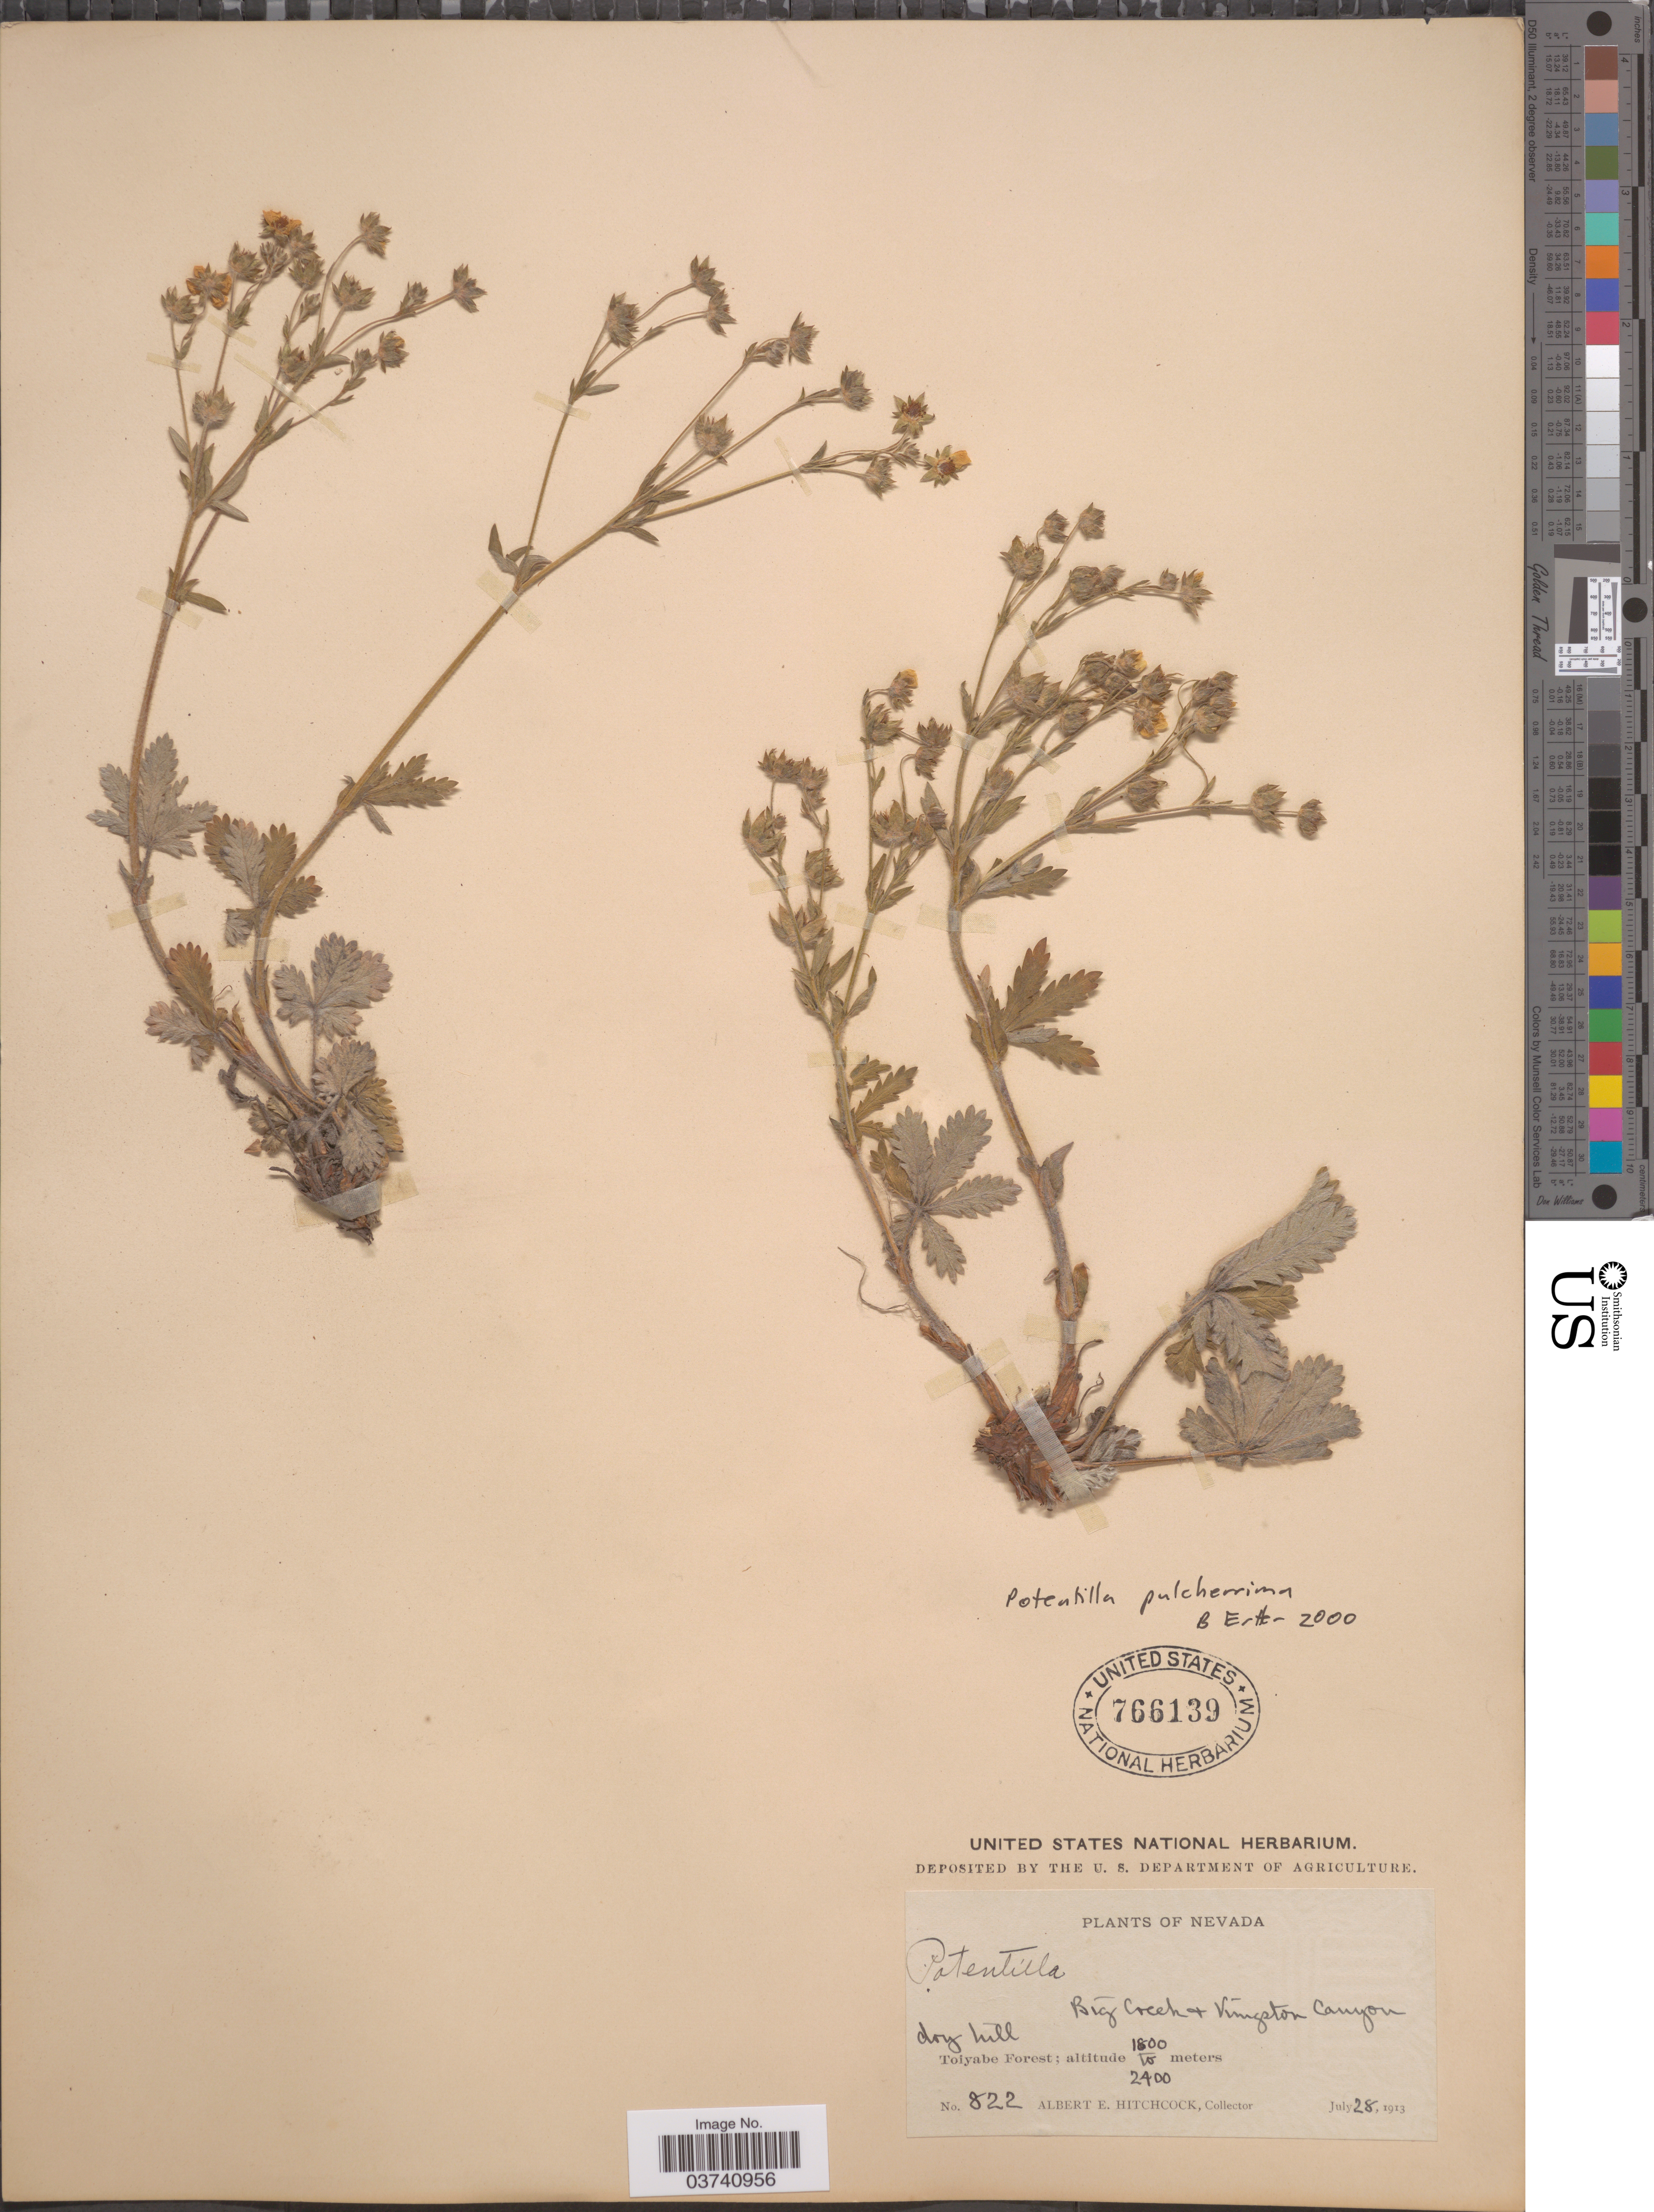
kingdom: Plantae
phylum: Tracheophyta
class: Magnoliopsida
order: Rosales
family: Rosaceae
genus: Potentilla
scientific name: Potentilla pulcherrima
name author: Lehm.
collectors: A. Hitchcock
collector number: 822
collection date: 1913-07-28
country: United States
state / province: Nevada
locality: Big Creek & Kingston Canyon. Toiyabe Forest.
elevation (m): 1800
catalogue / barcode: US 766139